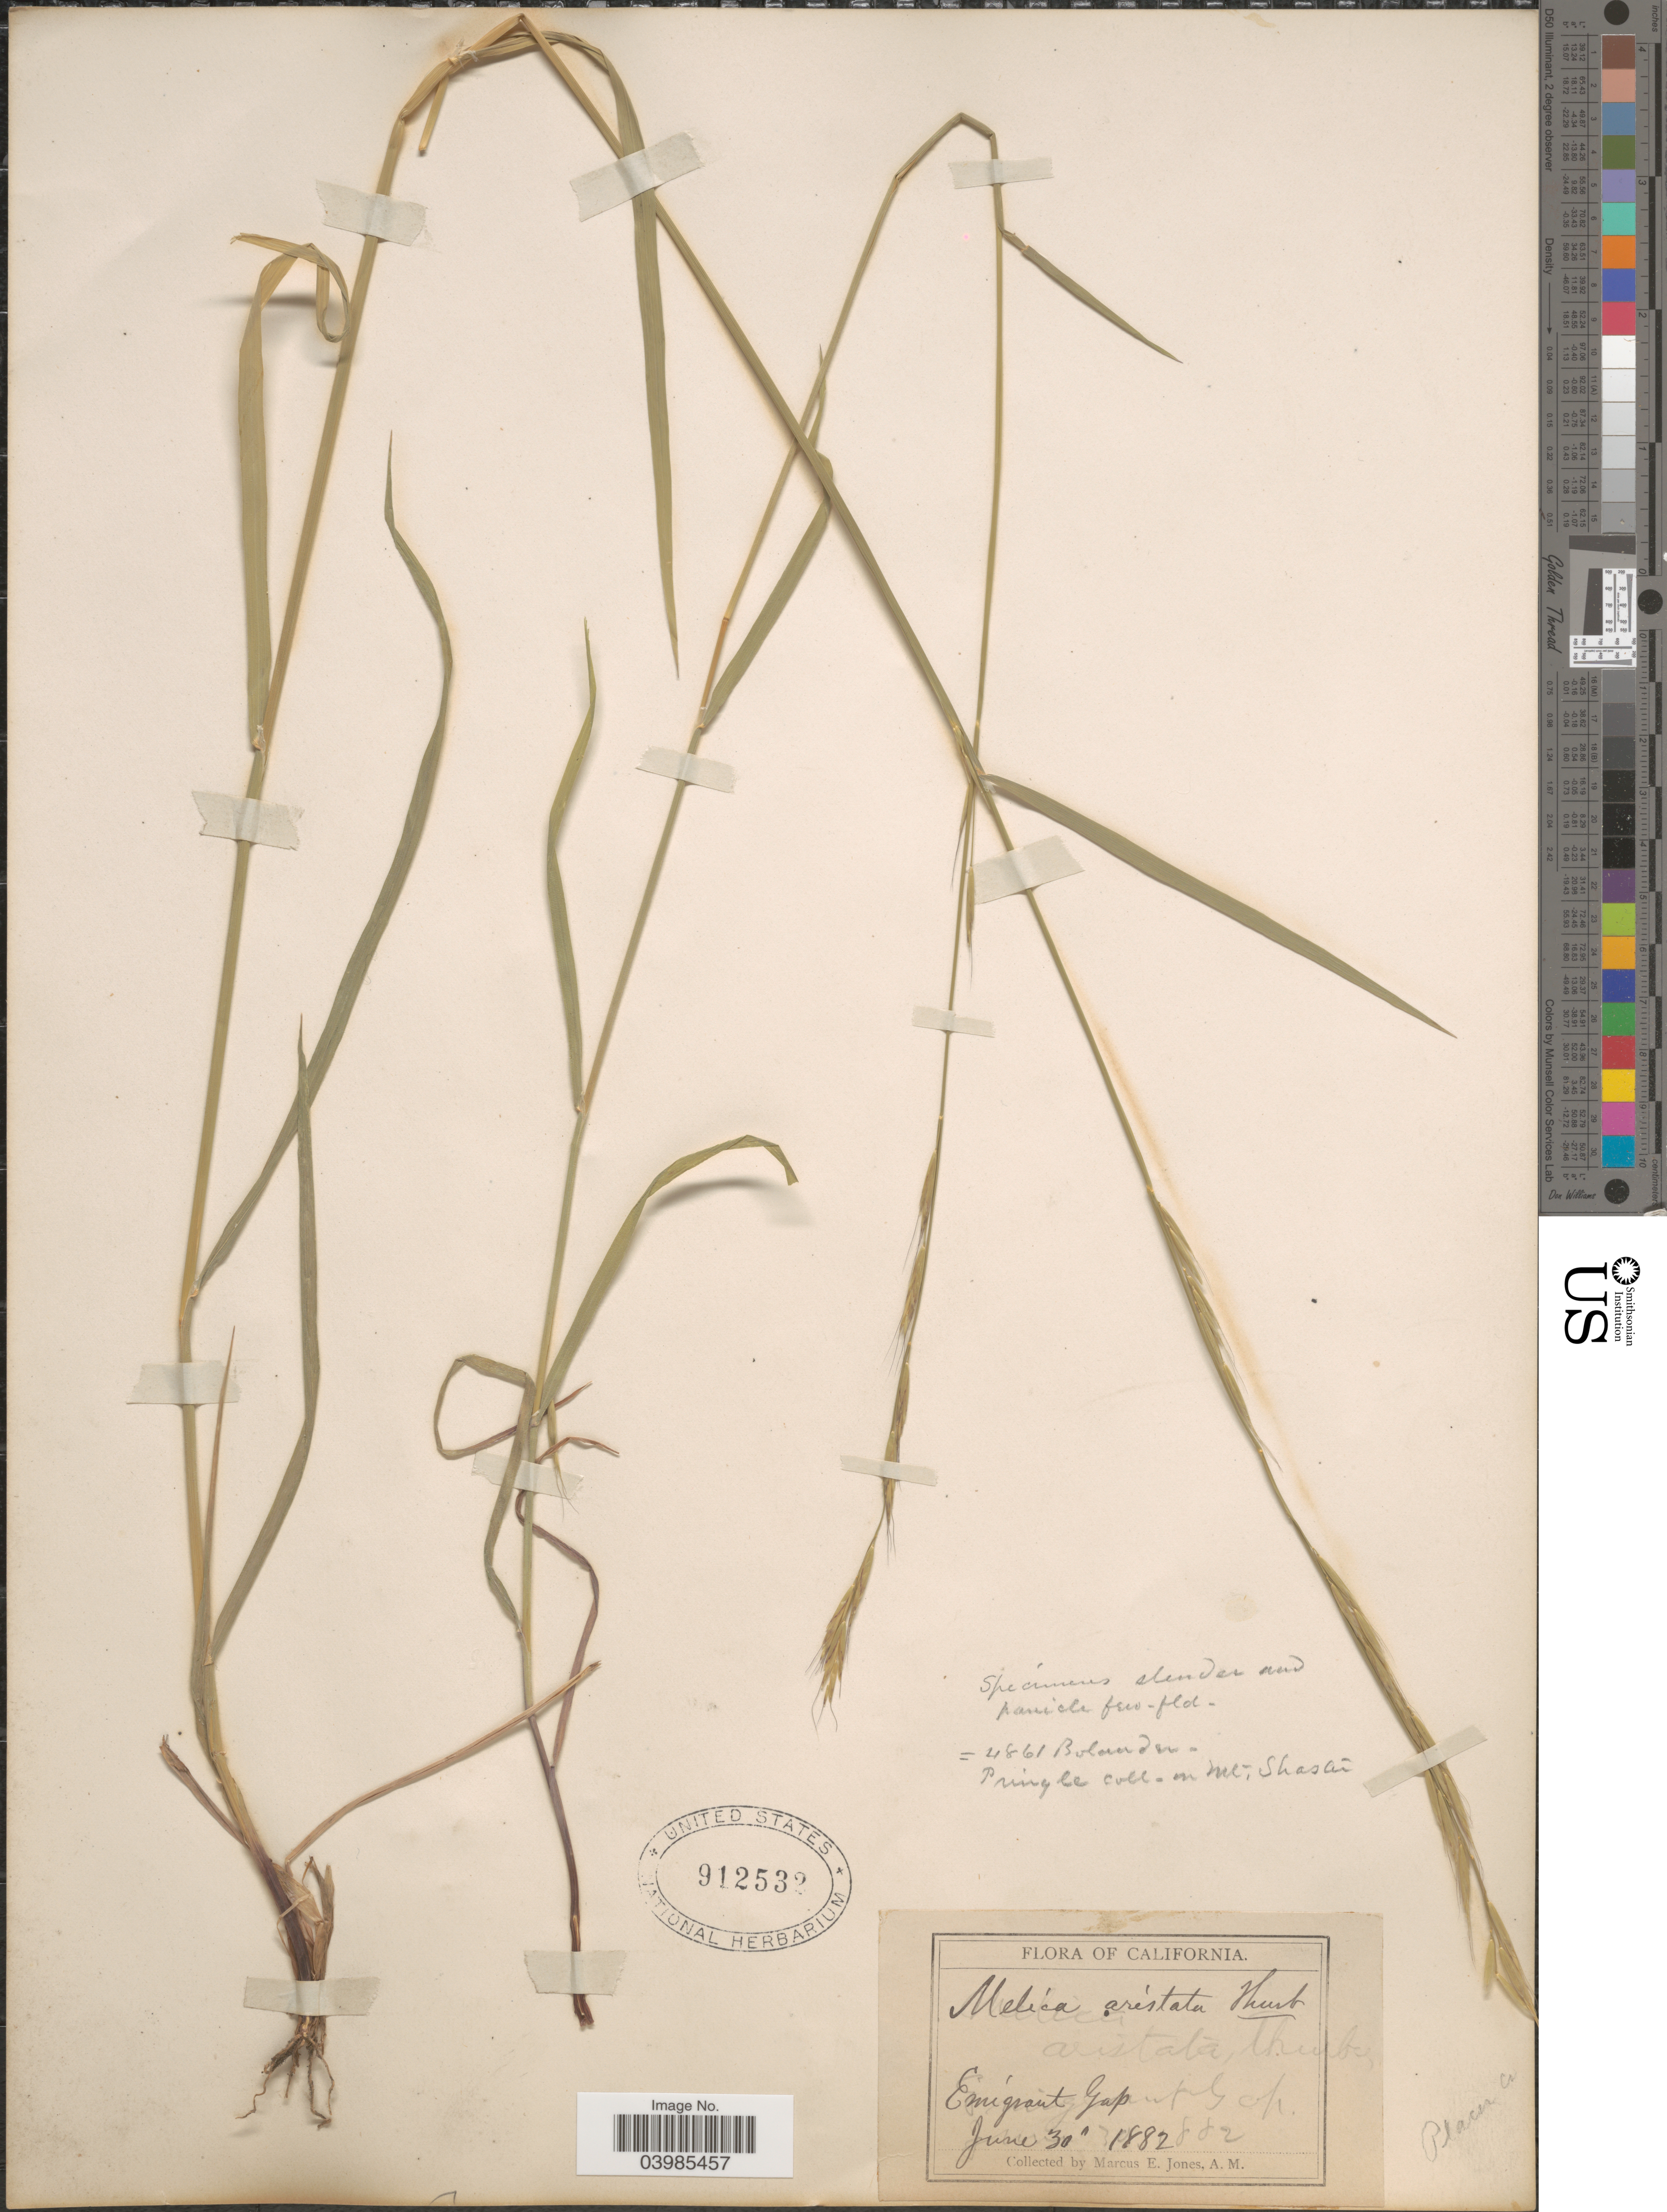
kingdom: Plantae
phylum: Tracheophyta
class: Liliopsida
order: Poales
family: Poaceae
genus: Melica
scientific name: Melica aristata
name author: Thurb. ex Bol.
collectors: M. E. Jones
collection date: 1882-06-30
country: United States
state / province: California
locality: Emigrant Gap.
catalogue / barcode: US 912532